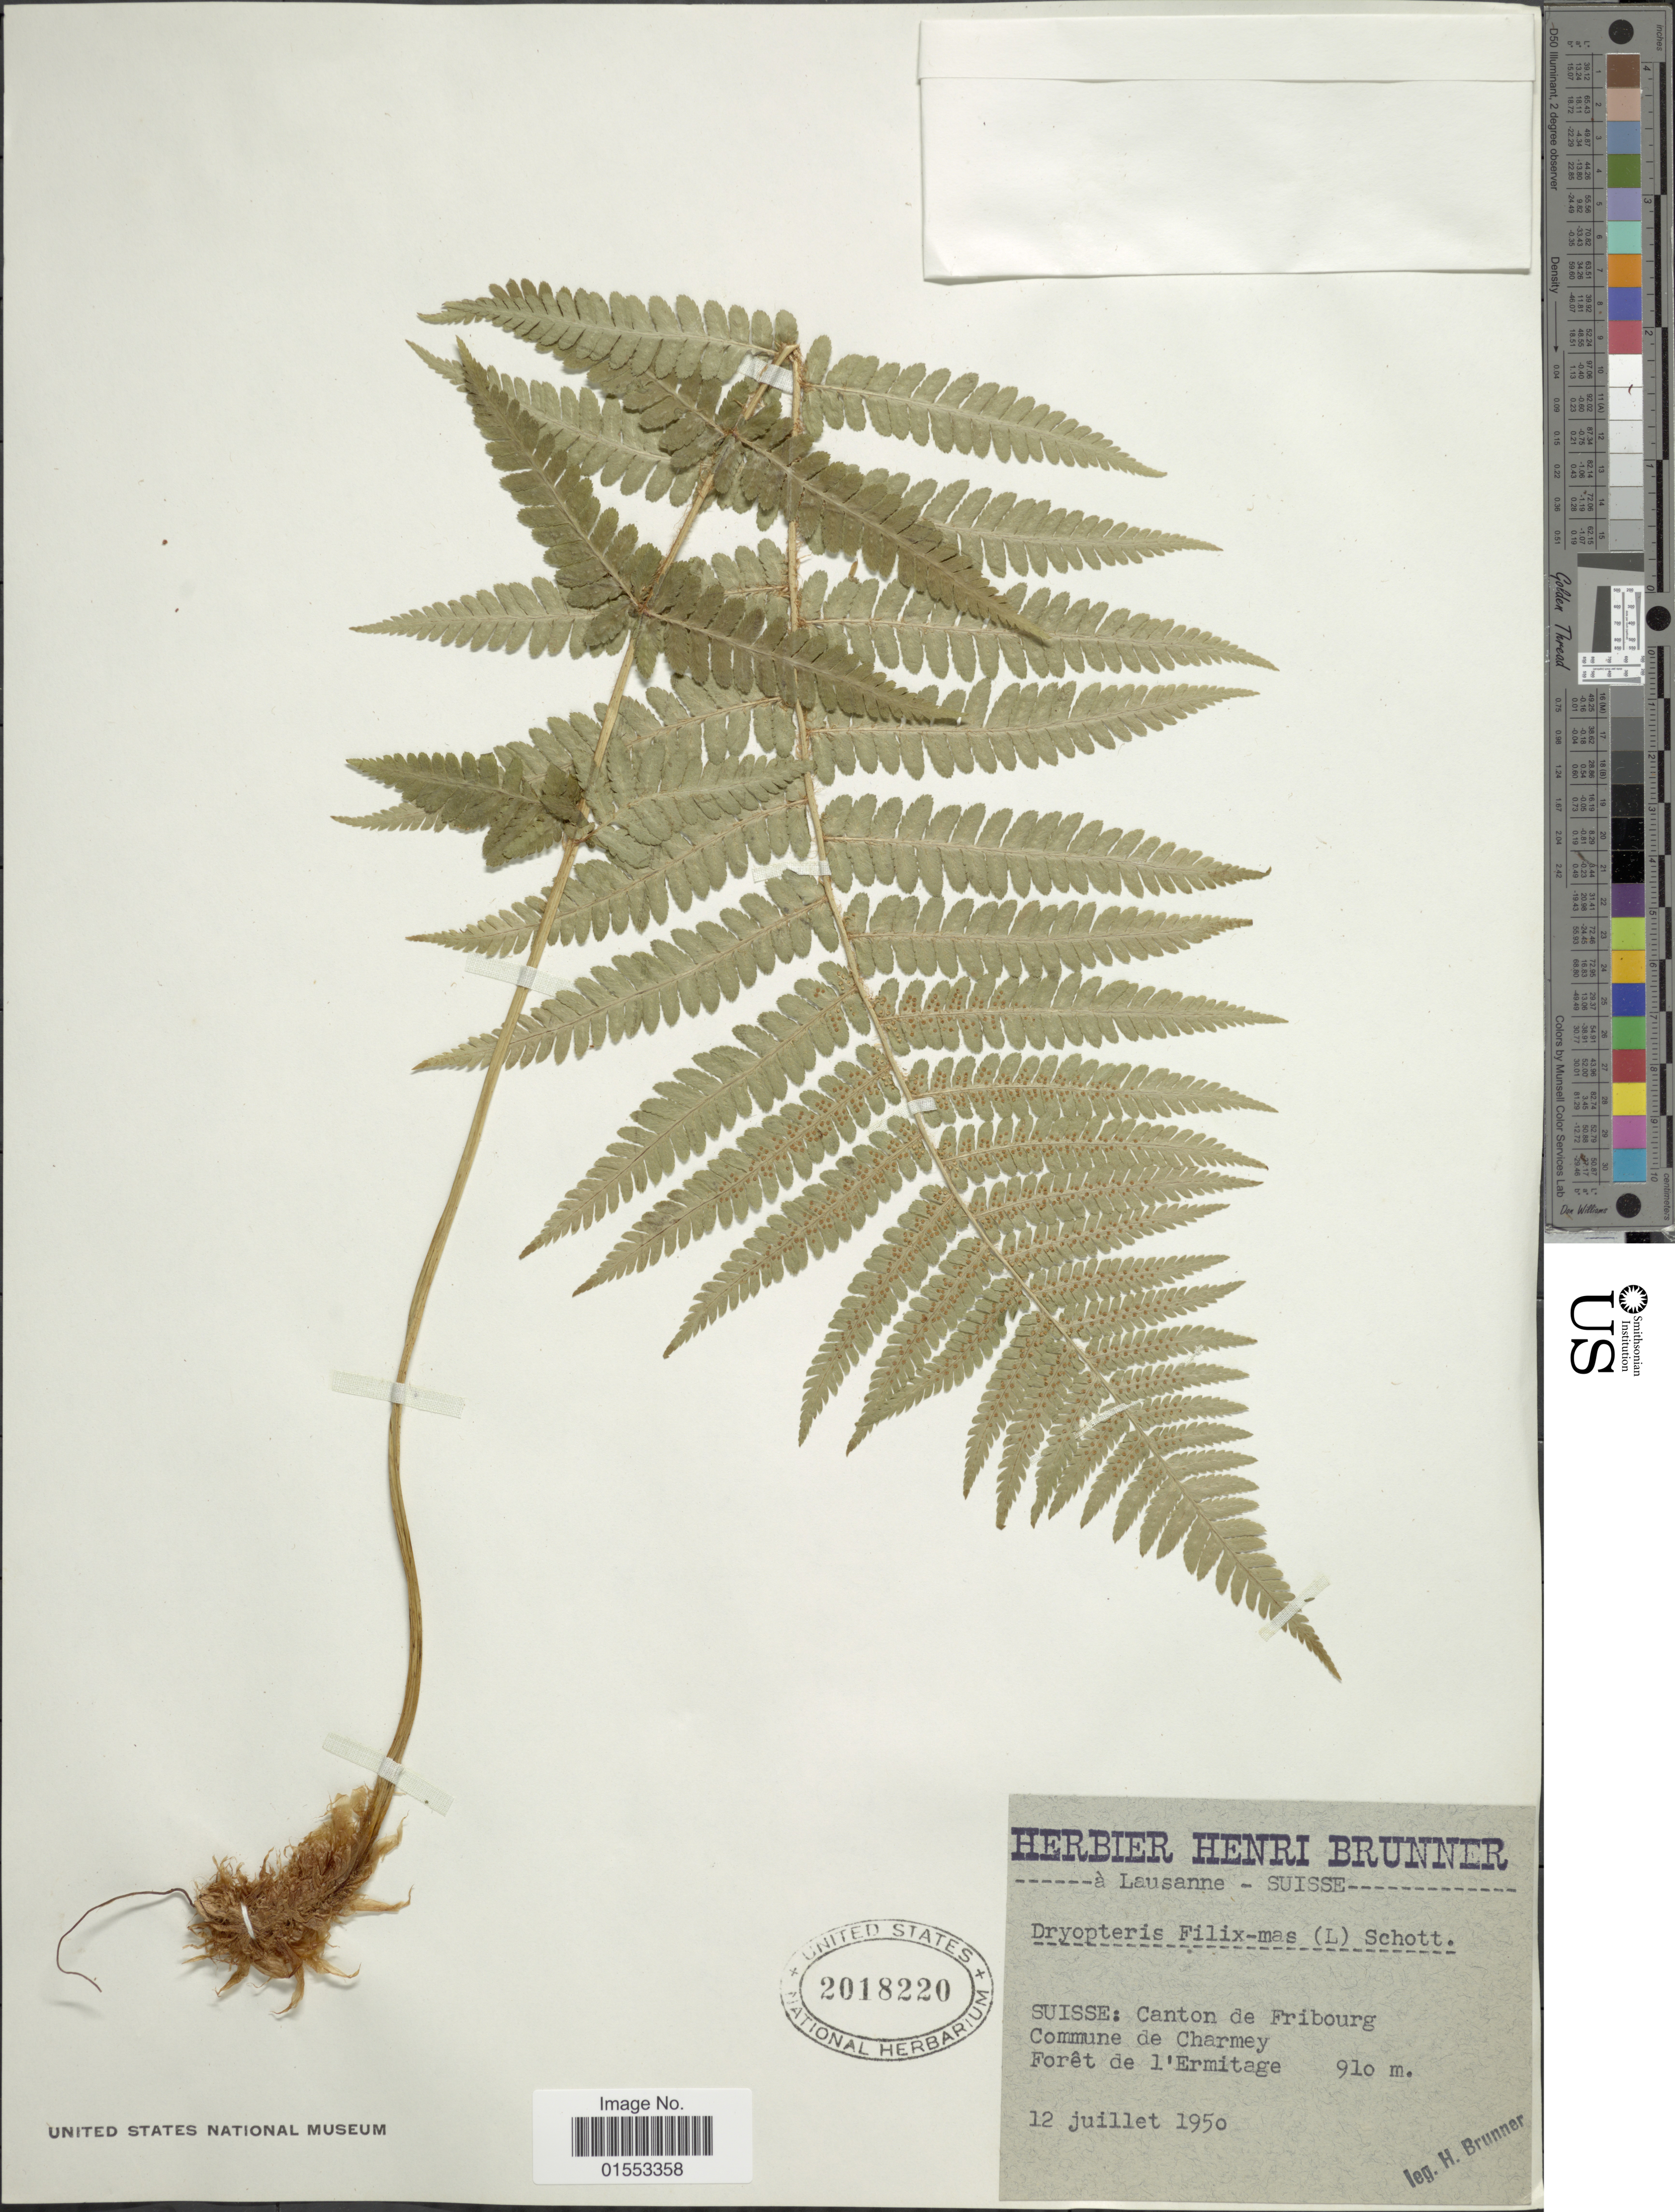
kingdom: Plantae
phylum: Tracheophyta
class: Polypodiopsida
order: Polypodiales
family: Dryopteridaceae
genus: Dryopteris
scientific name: Dryopteris filix-mas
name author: (L.) Schott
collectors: H. Brunner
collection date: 1950-07-12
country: Switzerland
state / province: Fribourg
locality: Suisse: Canton de Fribourg. Commune de Charmey. Foret de l'Ermitage.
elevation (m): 910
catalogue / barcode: US 2018220